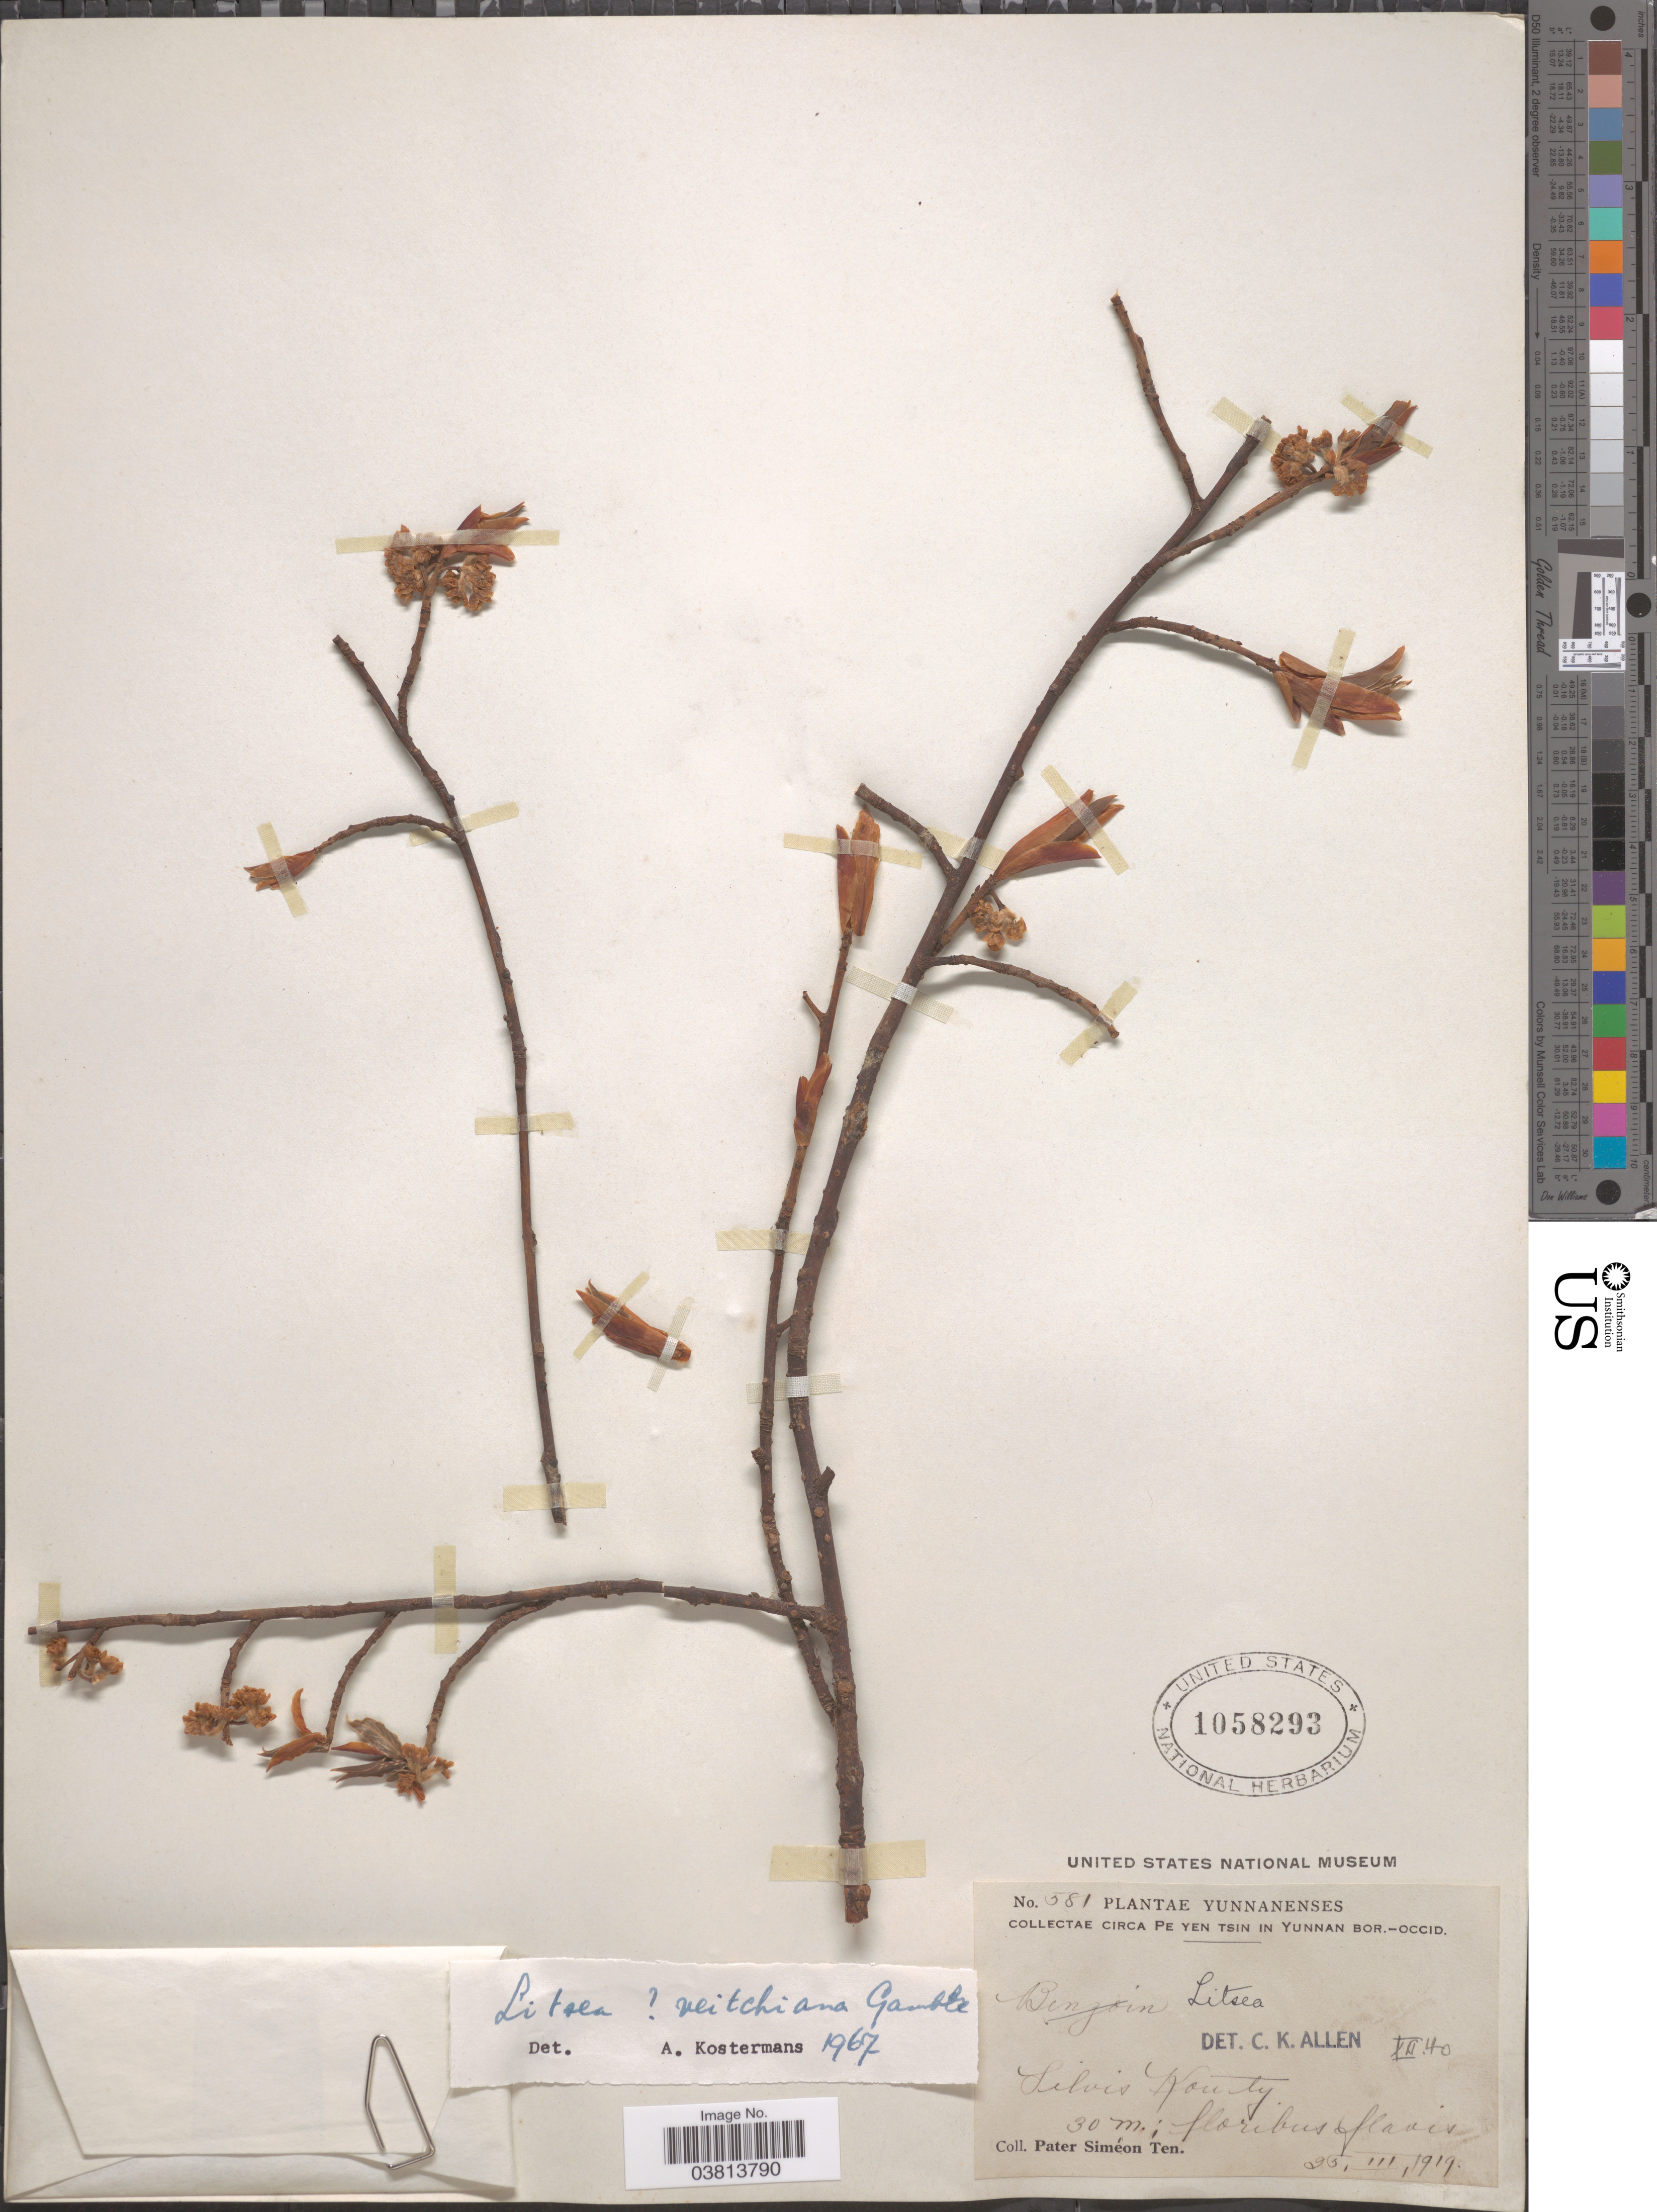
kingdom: Plantae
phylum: Tracheophyta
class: Magnoliopsida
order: Laurales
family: Lauraceae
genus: Litsea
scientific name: Litsea veitchiana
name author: Gamble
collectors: P. S. Ten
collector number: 581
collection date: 1919-03-25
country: China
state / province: Yunnan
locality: Circa Pe Yen Tsin in Yunnan bor-occid. Silvis Kou ty.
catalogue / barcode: US 1058293